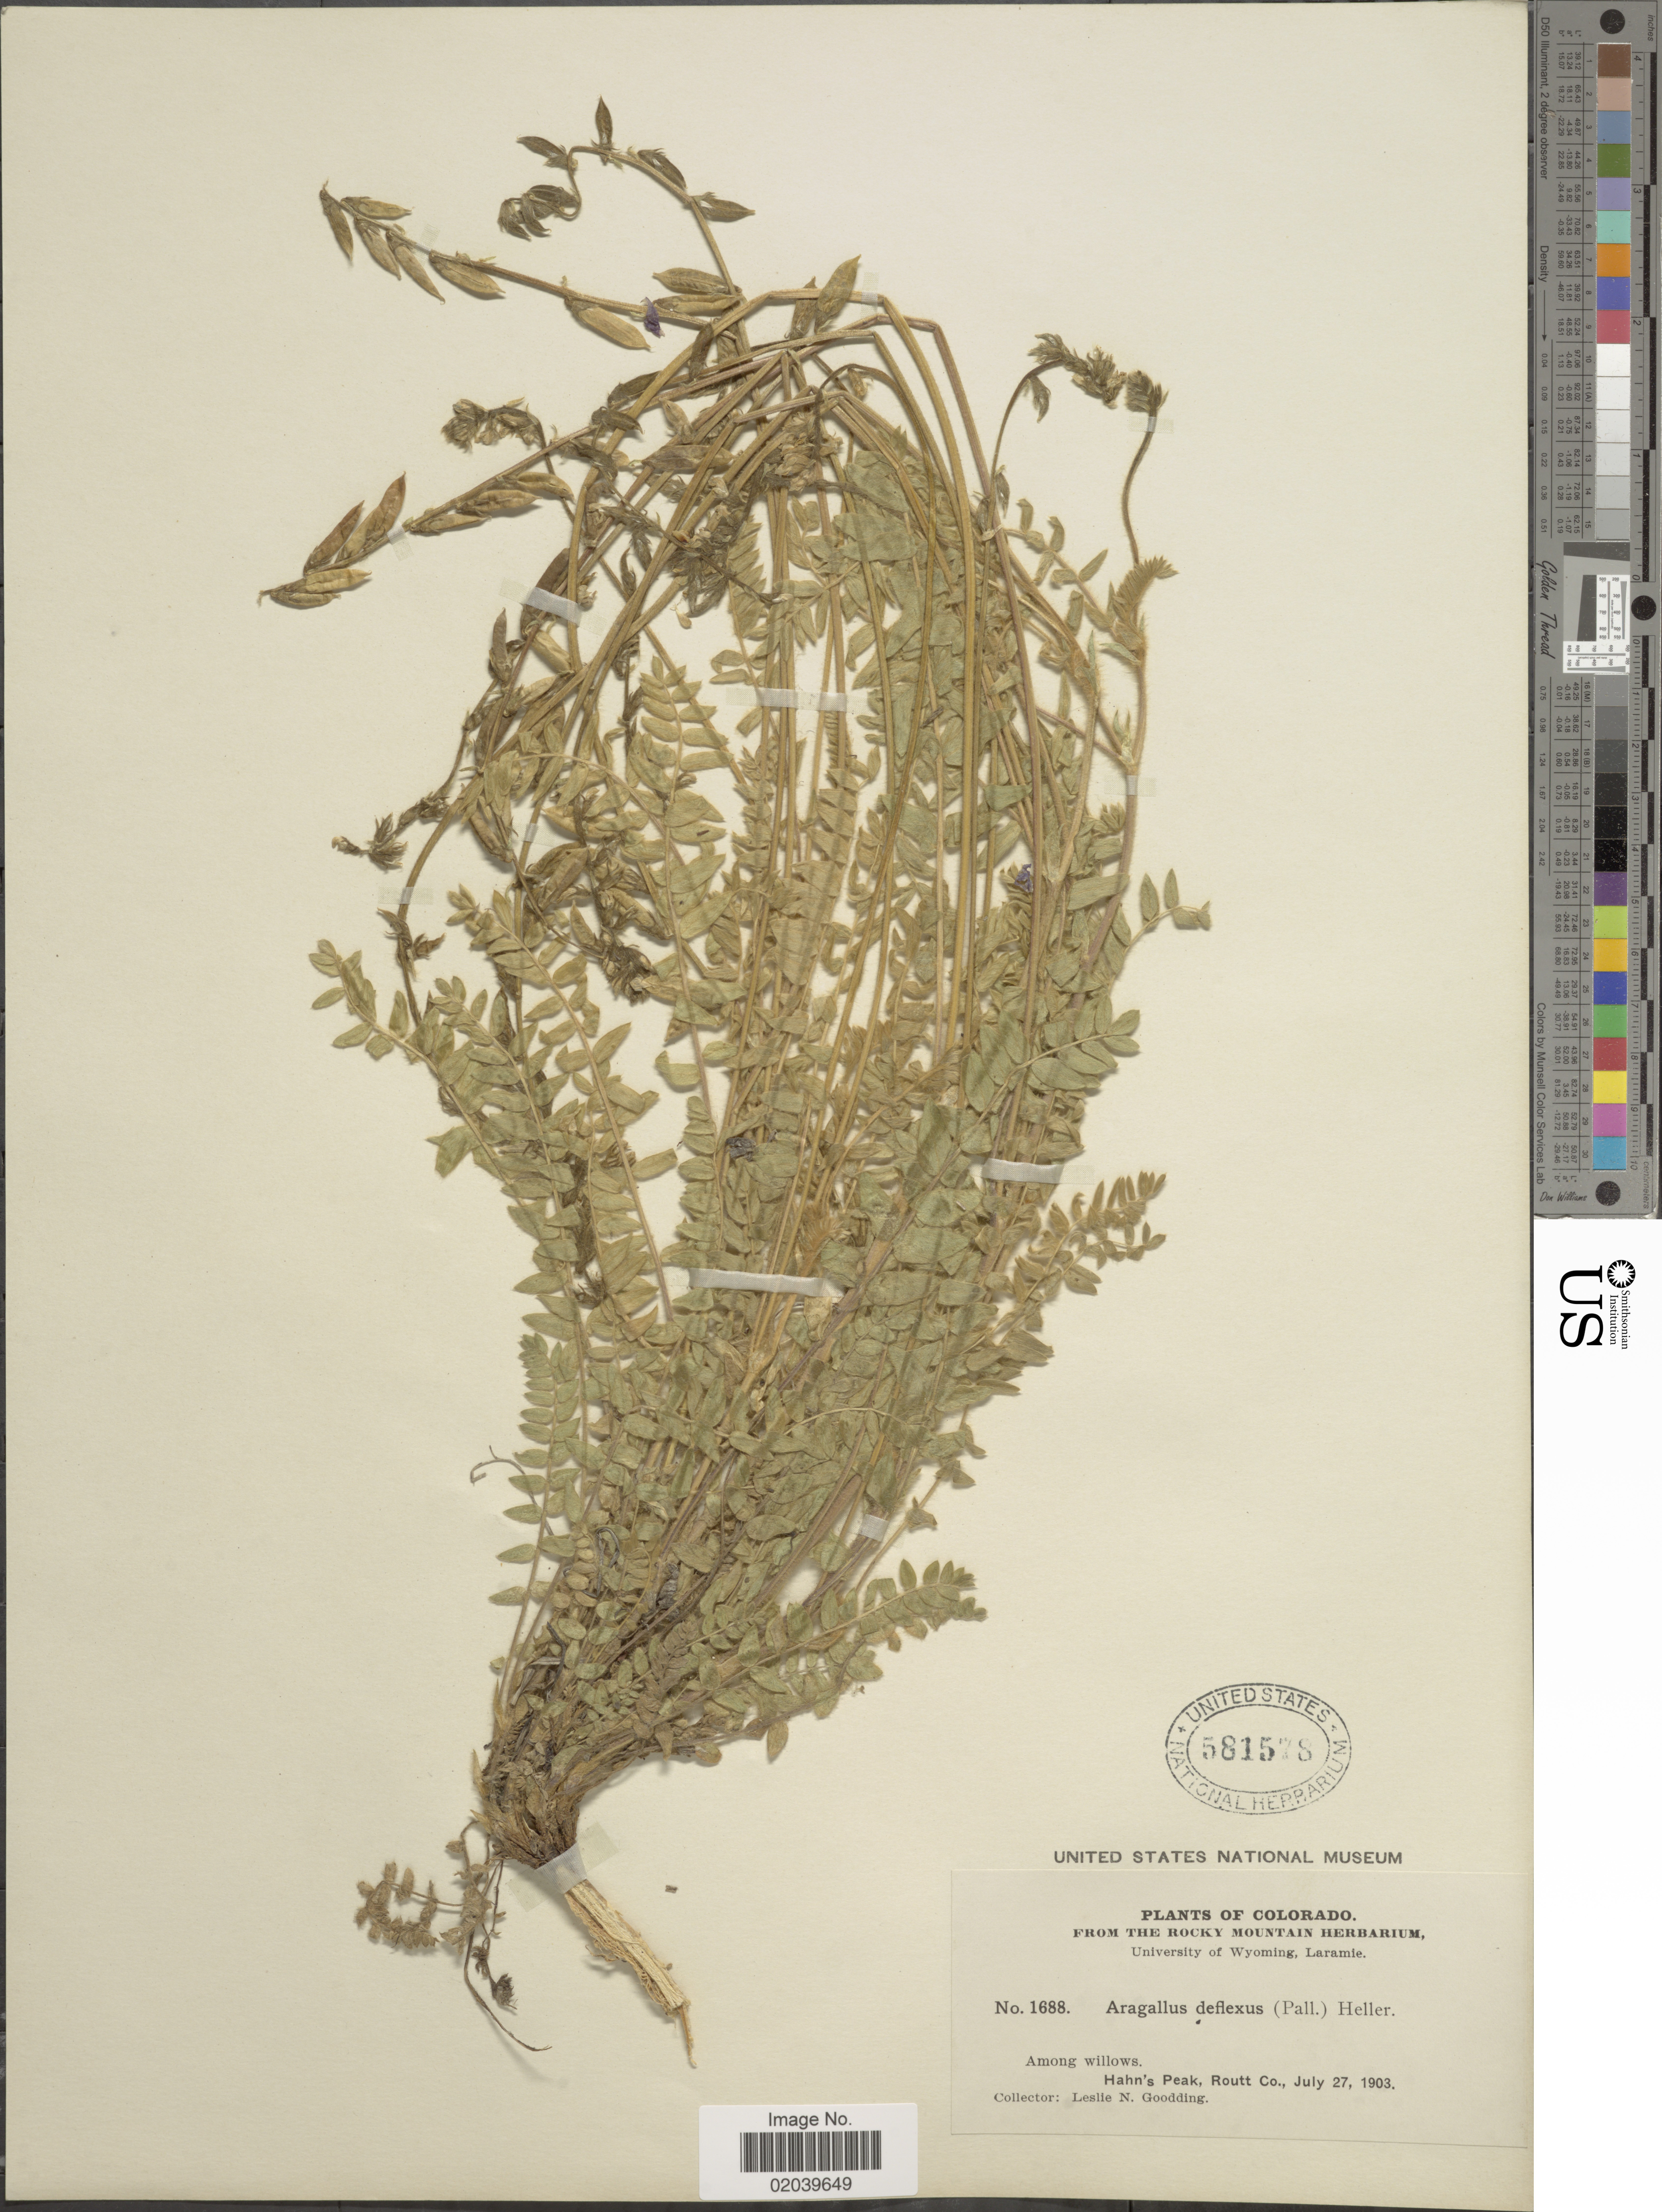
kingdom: Plantae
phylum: Tracheophyta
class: Magnoliopsida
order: Fabales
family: Fabaceae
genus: Oxytropis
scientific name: Oxytropis deflexa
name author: (Pall.) DC.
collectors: L. N. Goodding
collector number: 1688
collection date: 1903-07-27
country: United States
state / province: Colorado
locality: Hahn's Peak, Routt Co.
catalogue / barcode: US 581578